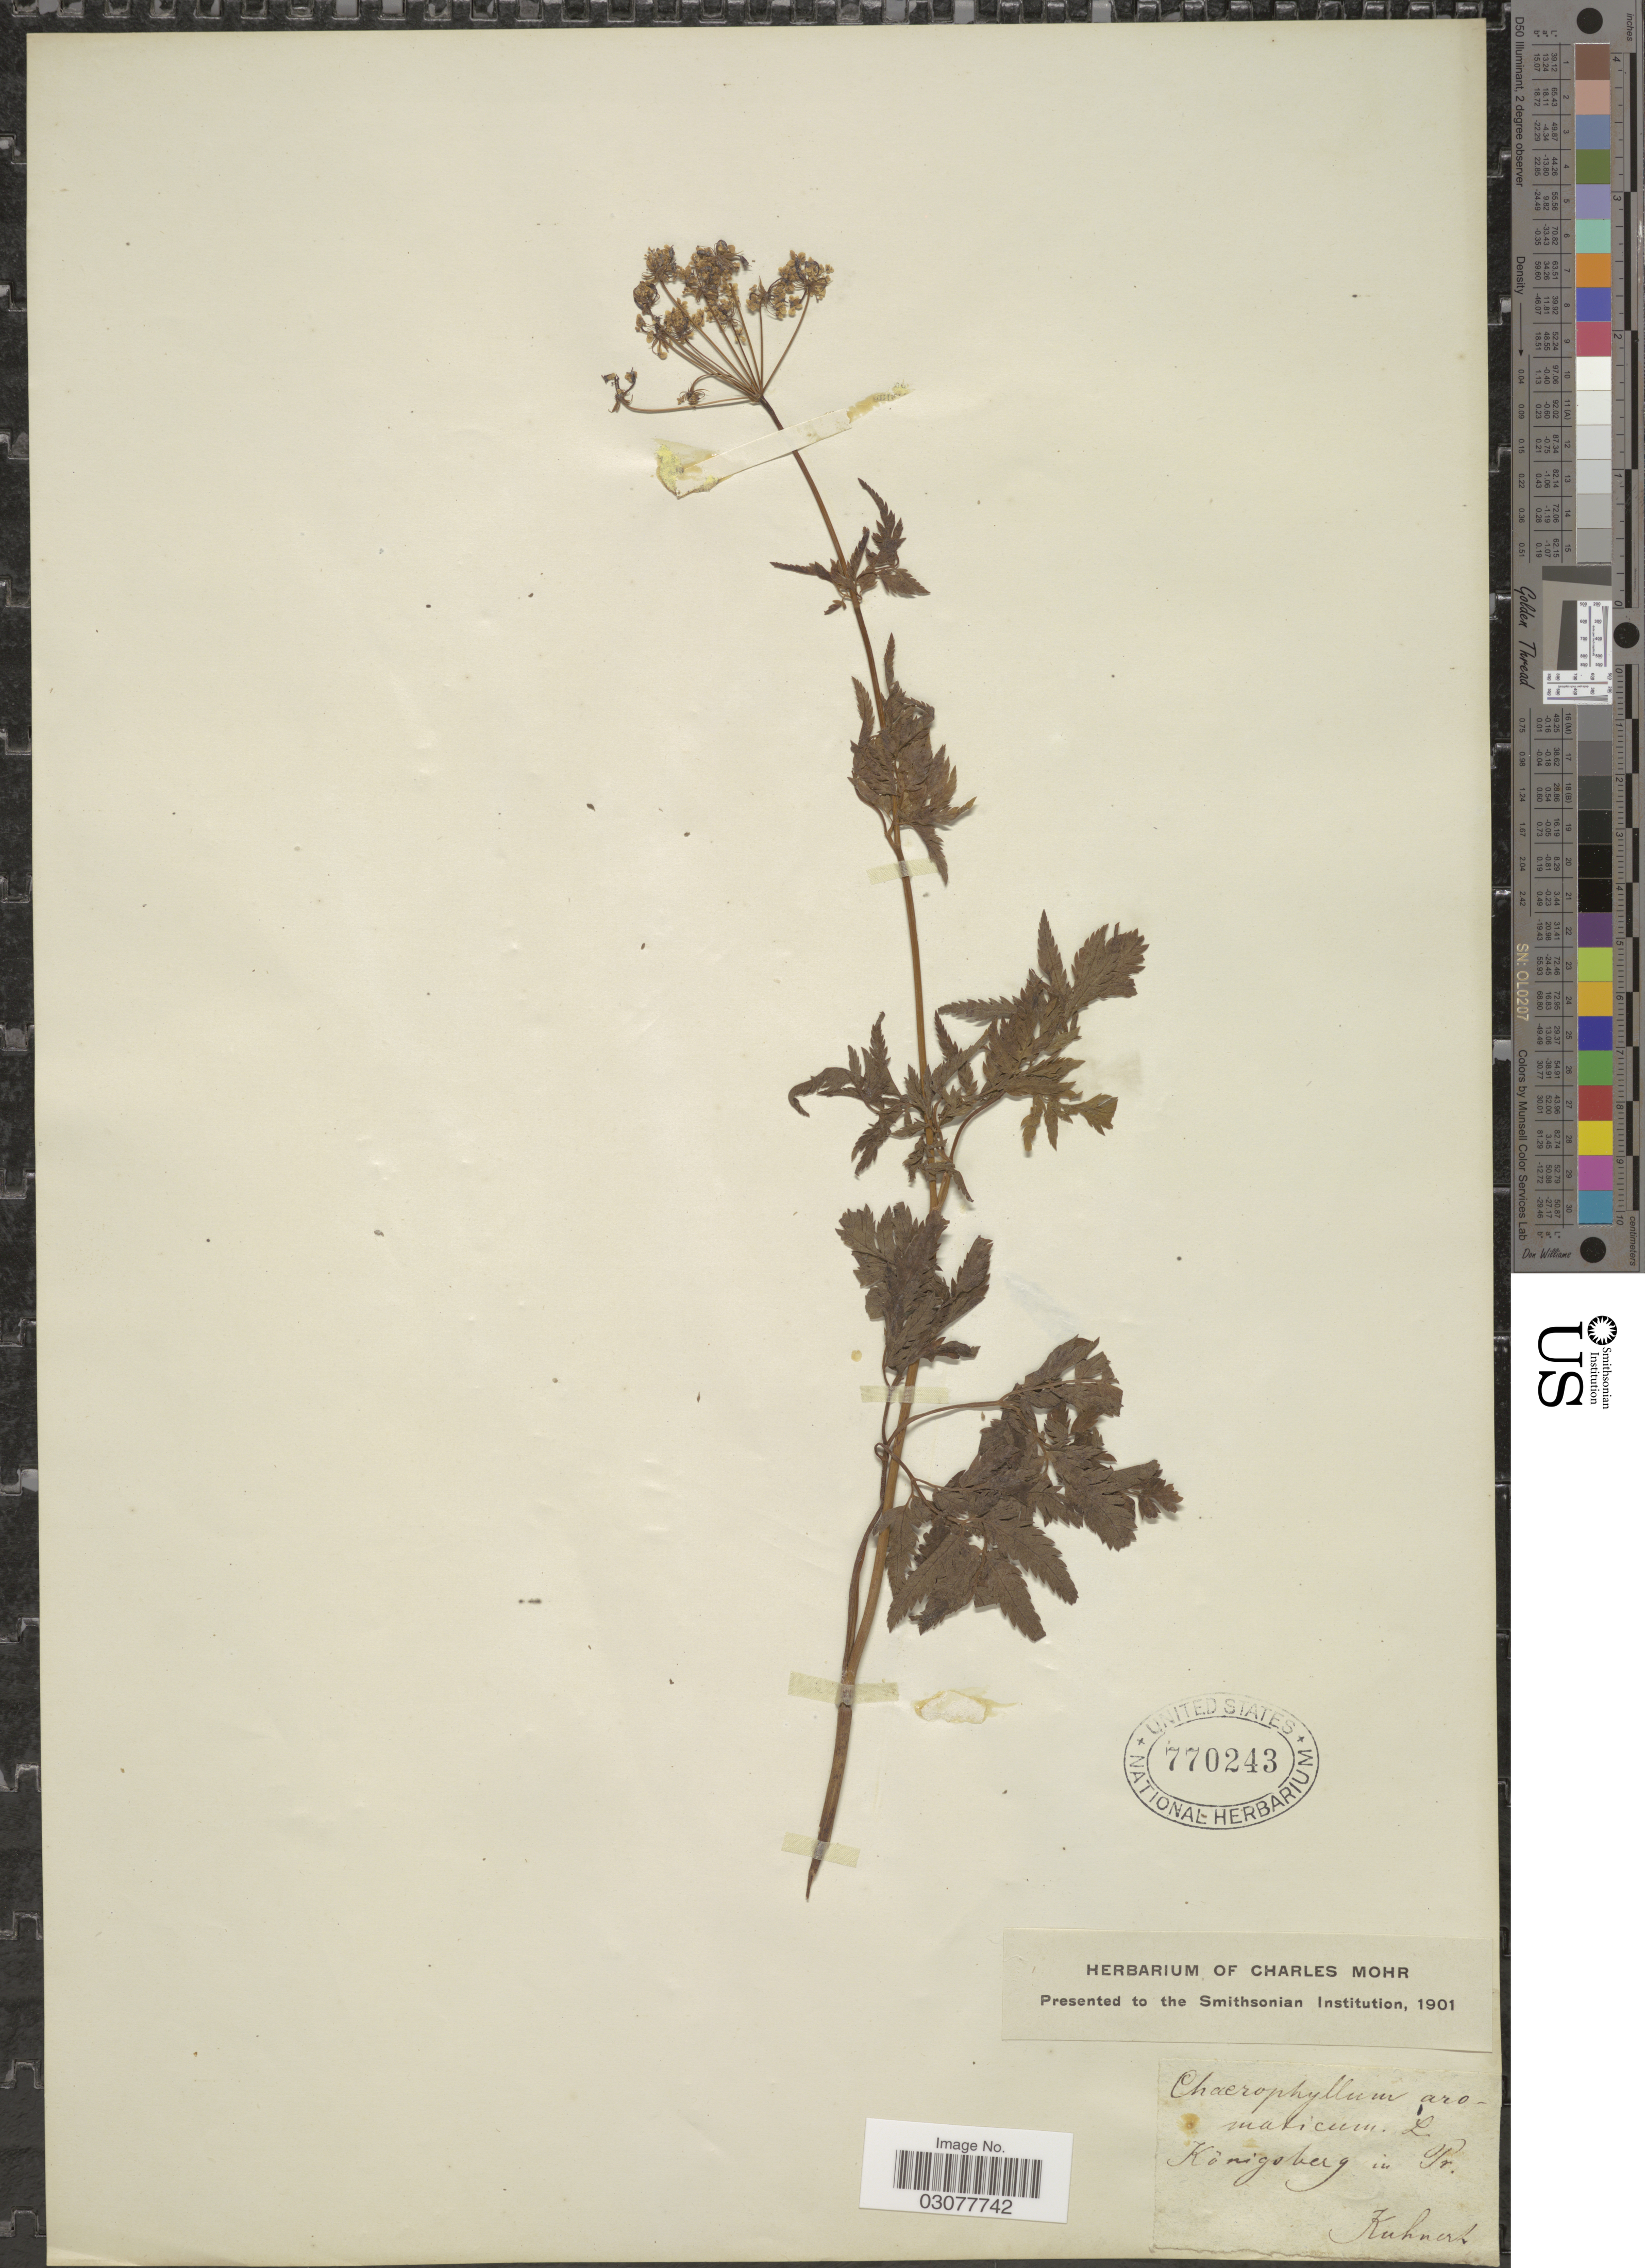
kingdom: Plantae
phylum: Tracheophyta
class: Magnoliopsida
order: Apiales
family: Apiaceae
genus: Chaerophyllum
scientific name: Chaerophyllum aromaticum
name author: L.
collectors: Kuhnert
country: Russian Federation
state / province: Kaliningrad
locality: Konigsberg in Pr.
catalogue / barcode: US 770243